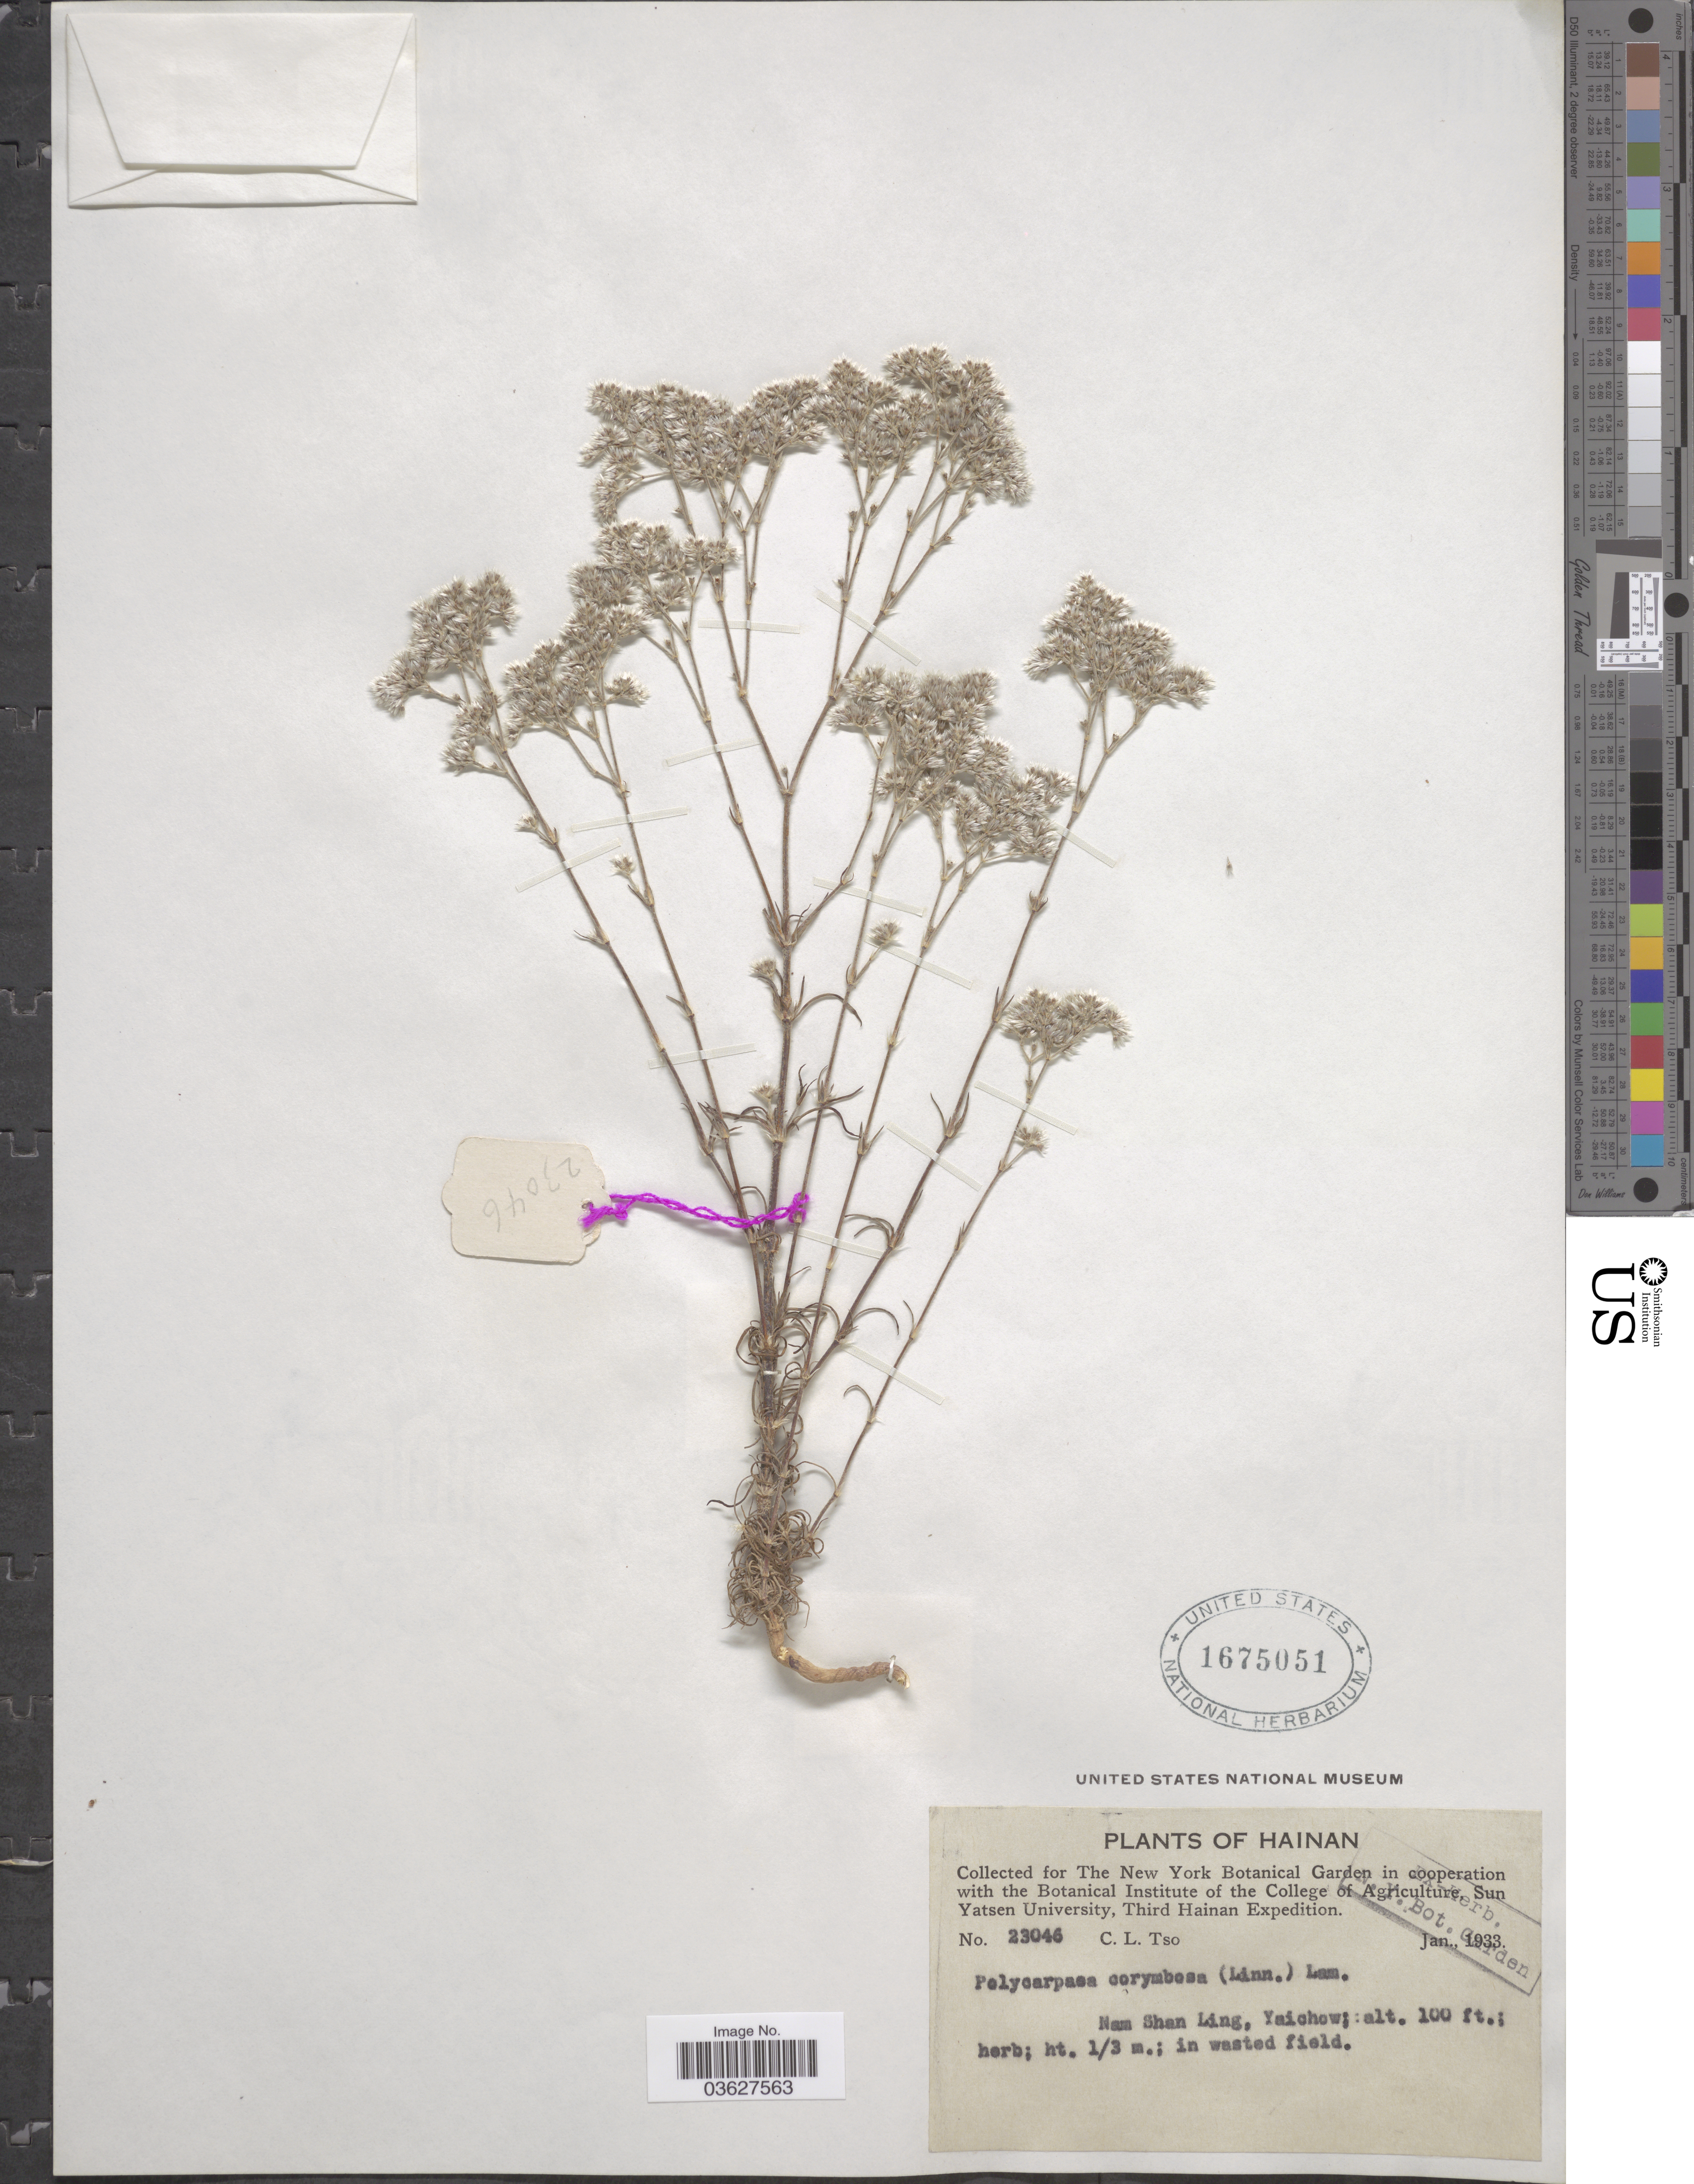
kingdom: Plantae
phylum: Tracheophyta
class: Magnoliopsida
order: Caryophyllales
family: Caryophyllaceae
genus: Polycarpaea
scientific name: Polycarpaea corymbosa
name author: (L.) Lam.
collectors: C. Tso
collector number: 23046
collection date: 1933-01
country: China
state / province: Hainan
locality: Nam Shan Ling, Yaichow.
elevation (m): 30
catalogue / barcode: US 1675051